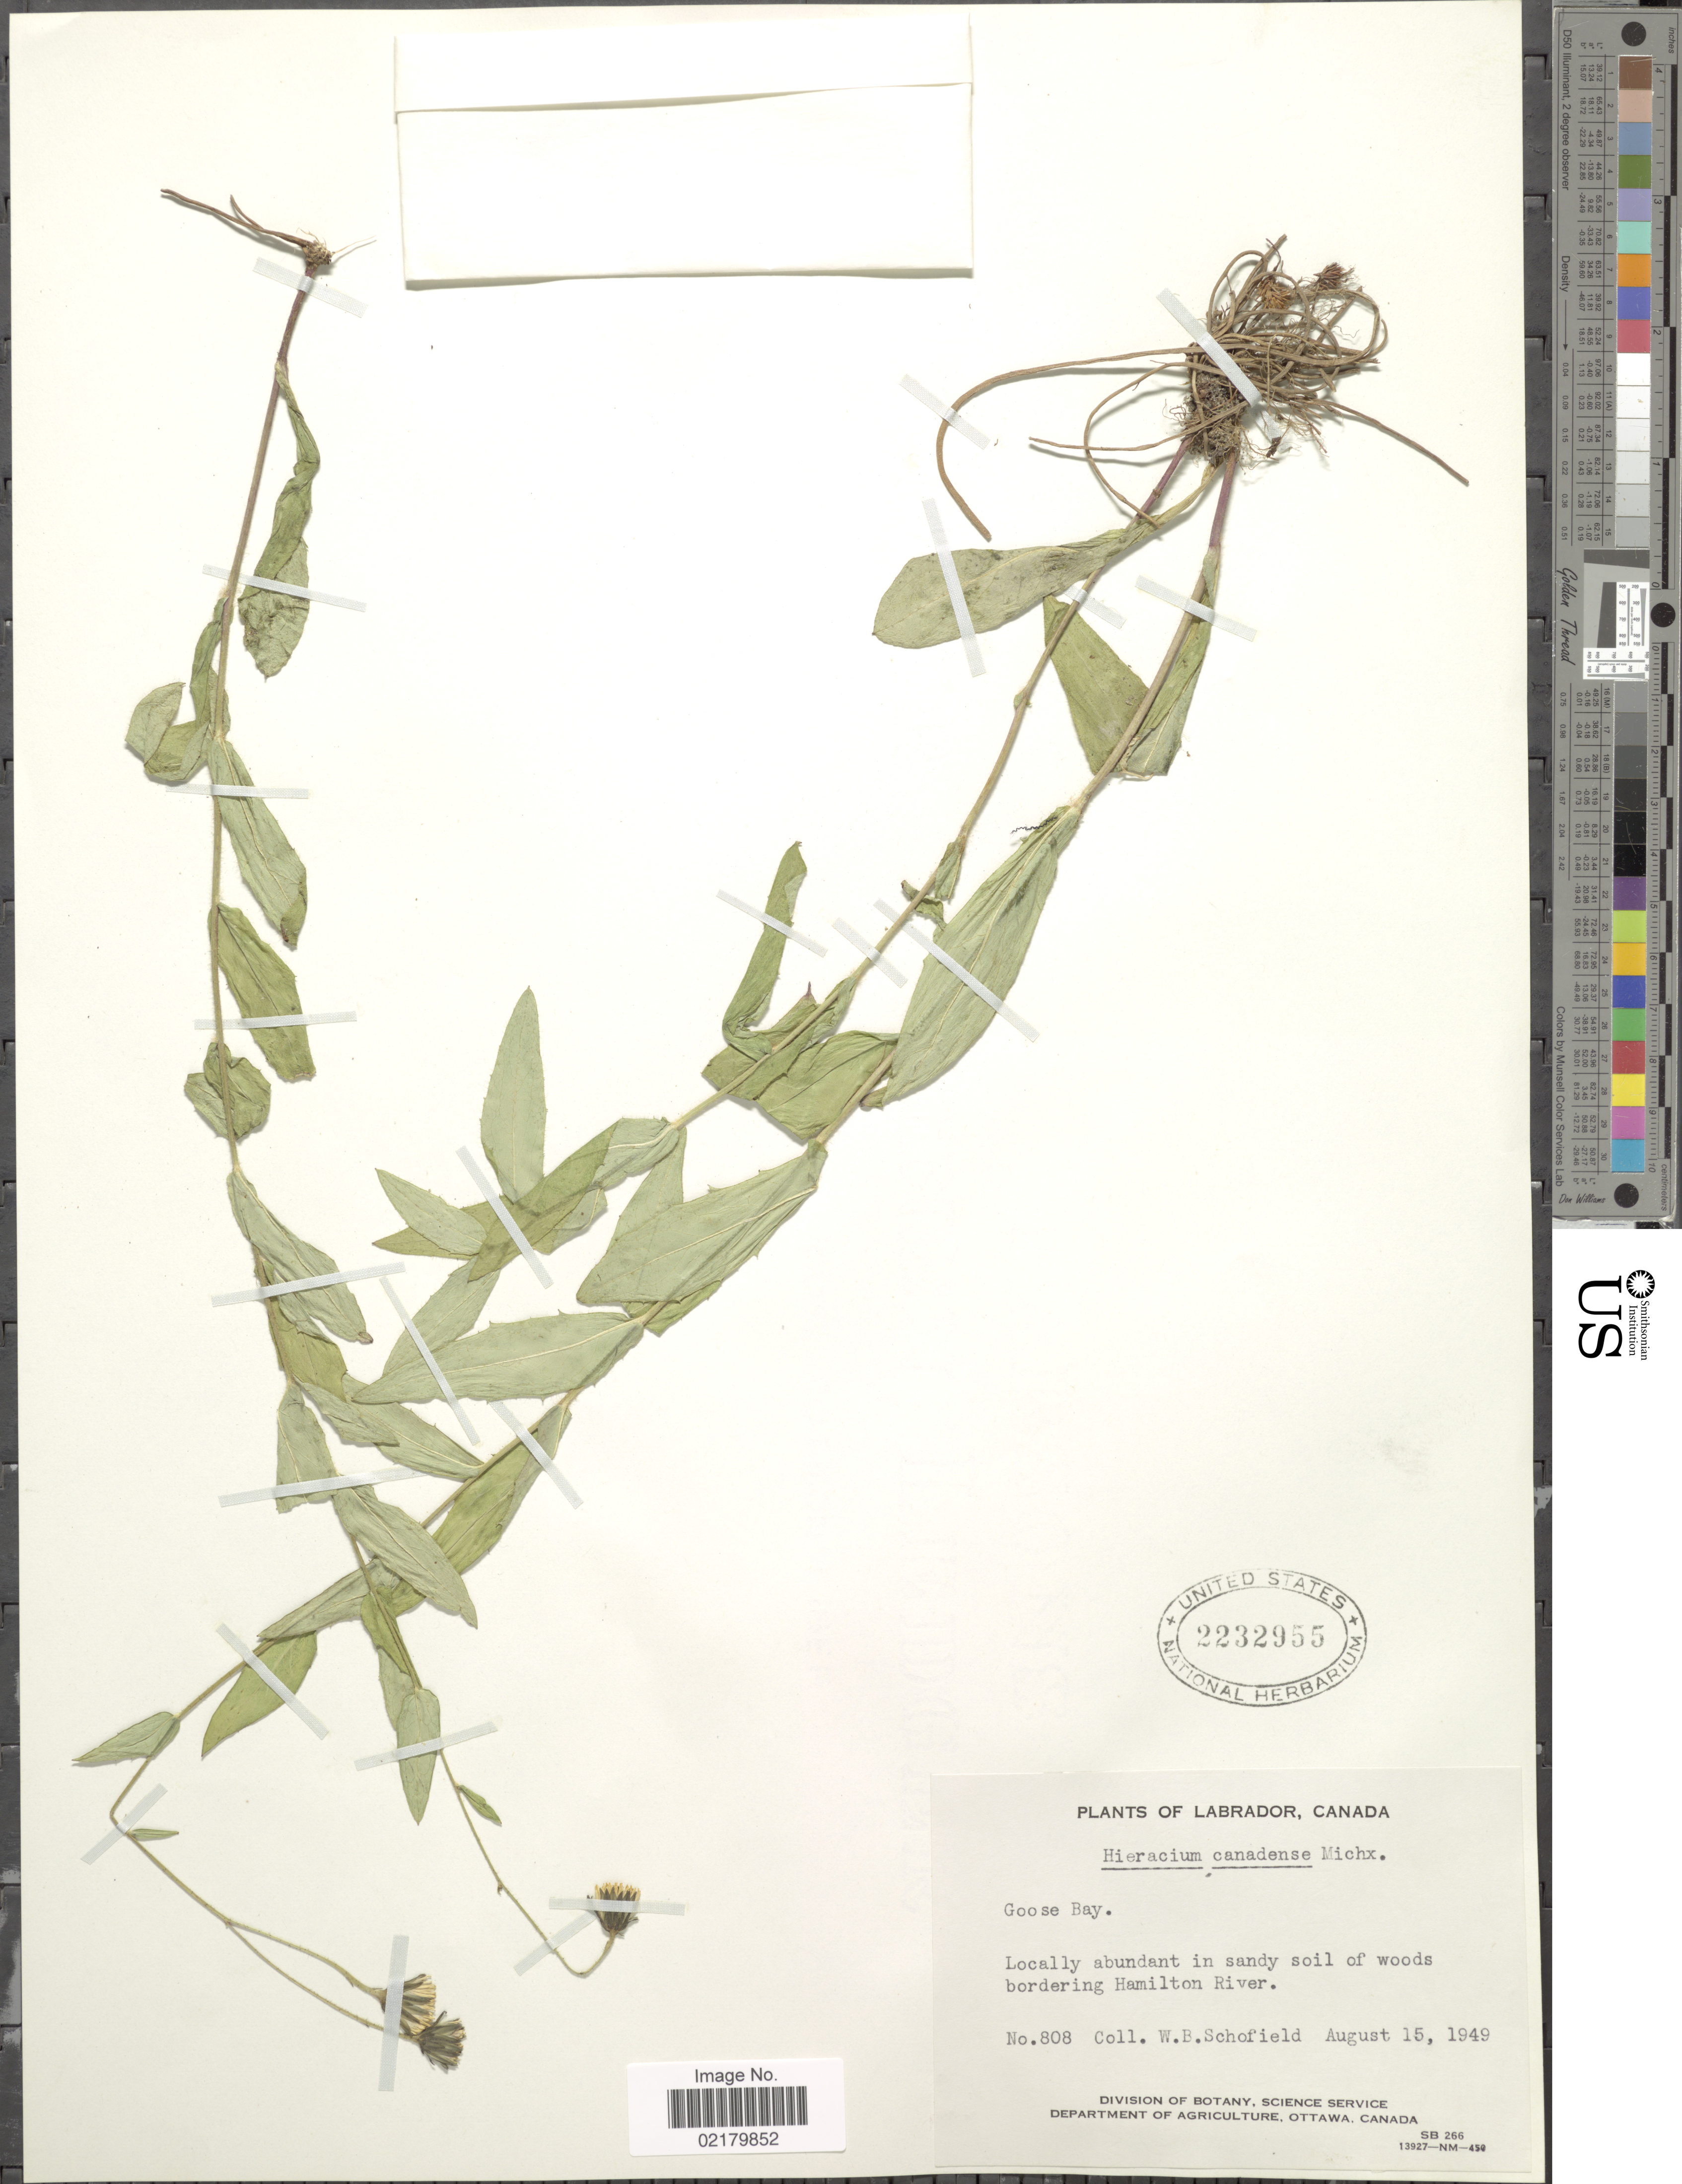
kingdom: Plantae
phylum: Tracheophyta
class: Magnoliopsida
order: Asterales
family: Asteraceae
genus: Hieracium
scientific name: Hieracium canadense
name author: Michx.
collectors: W. Schofield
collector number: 808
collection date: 1949-08-15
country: Canada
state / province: Newfoundland and Labrador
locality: Goose Bay, Locally abundant in sandy soil of woods bordering Hamilton River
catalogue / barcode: US 2232955